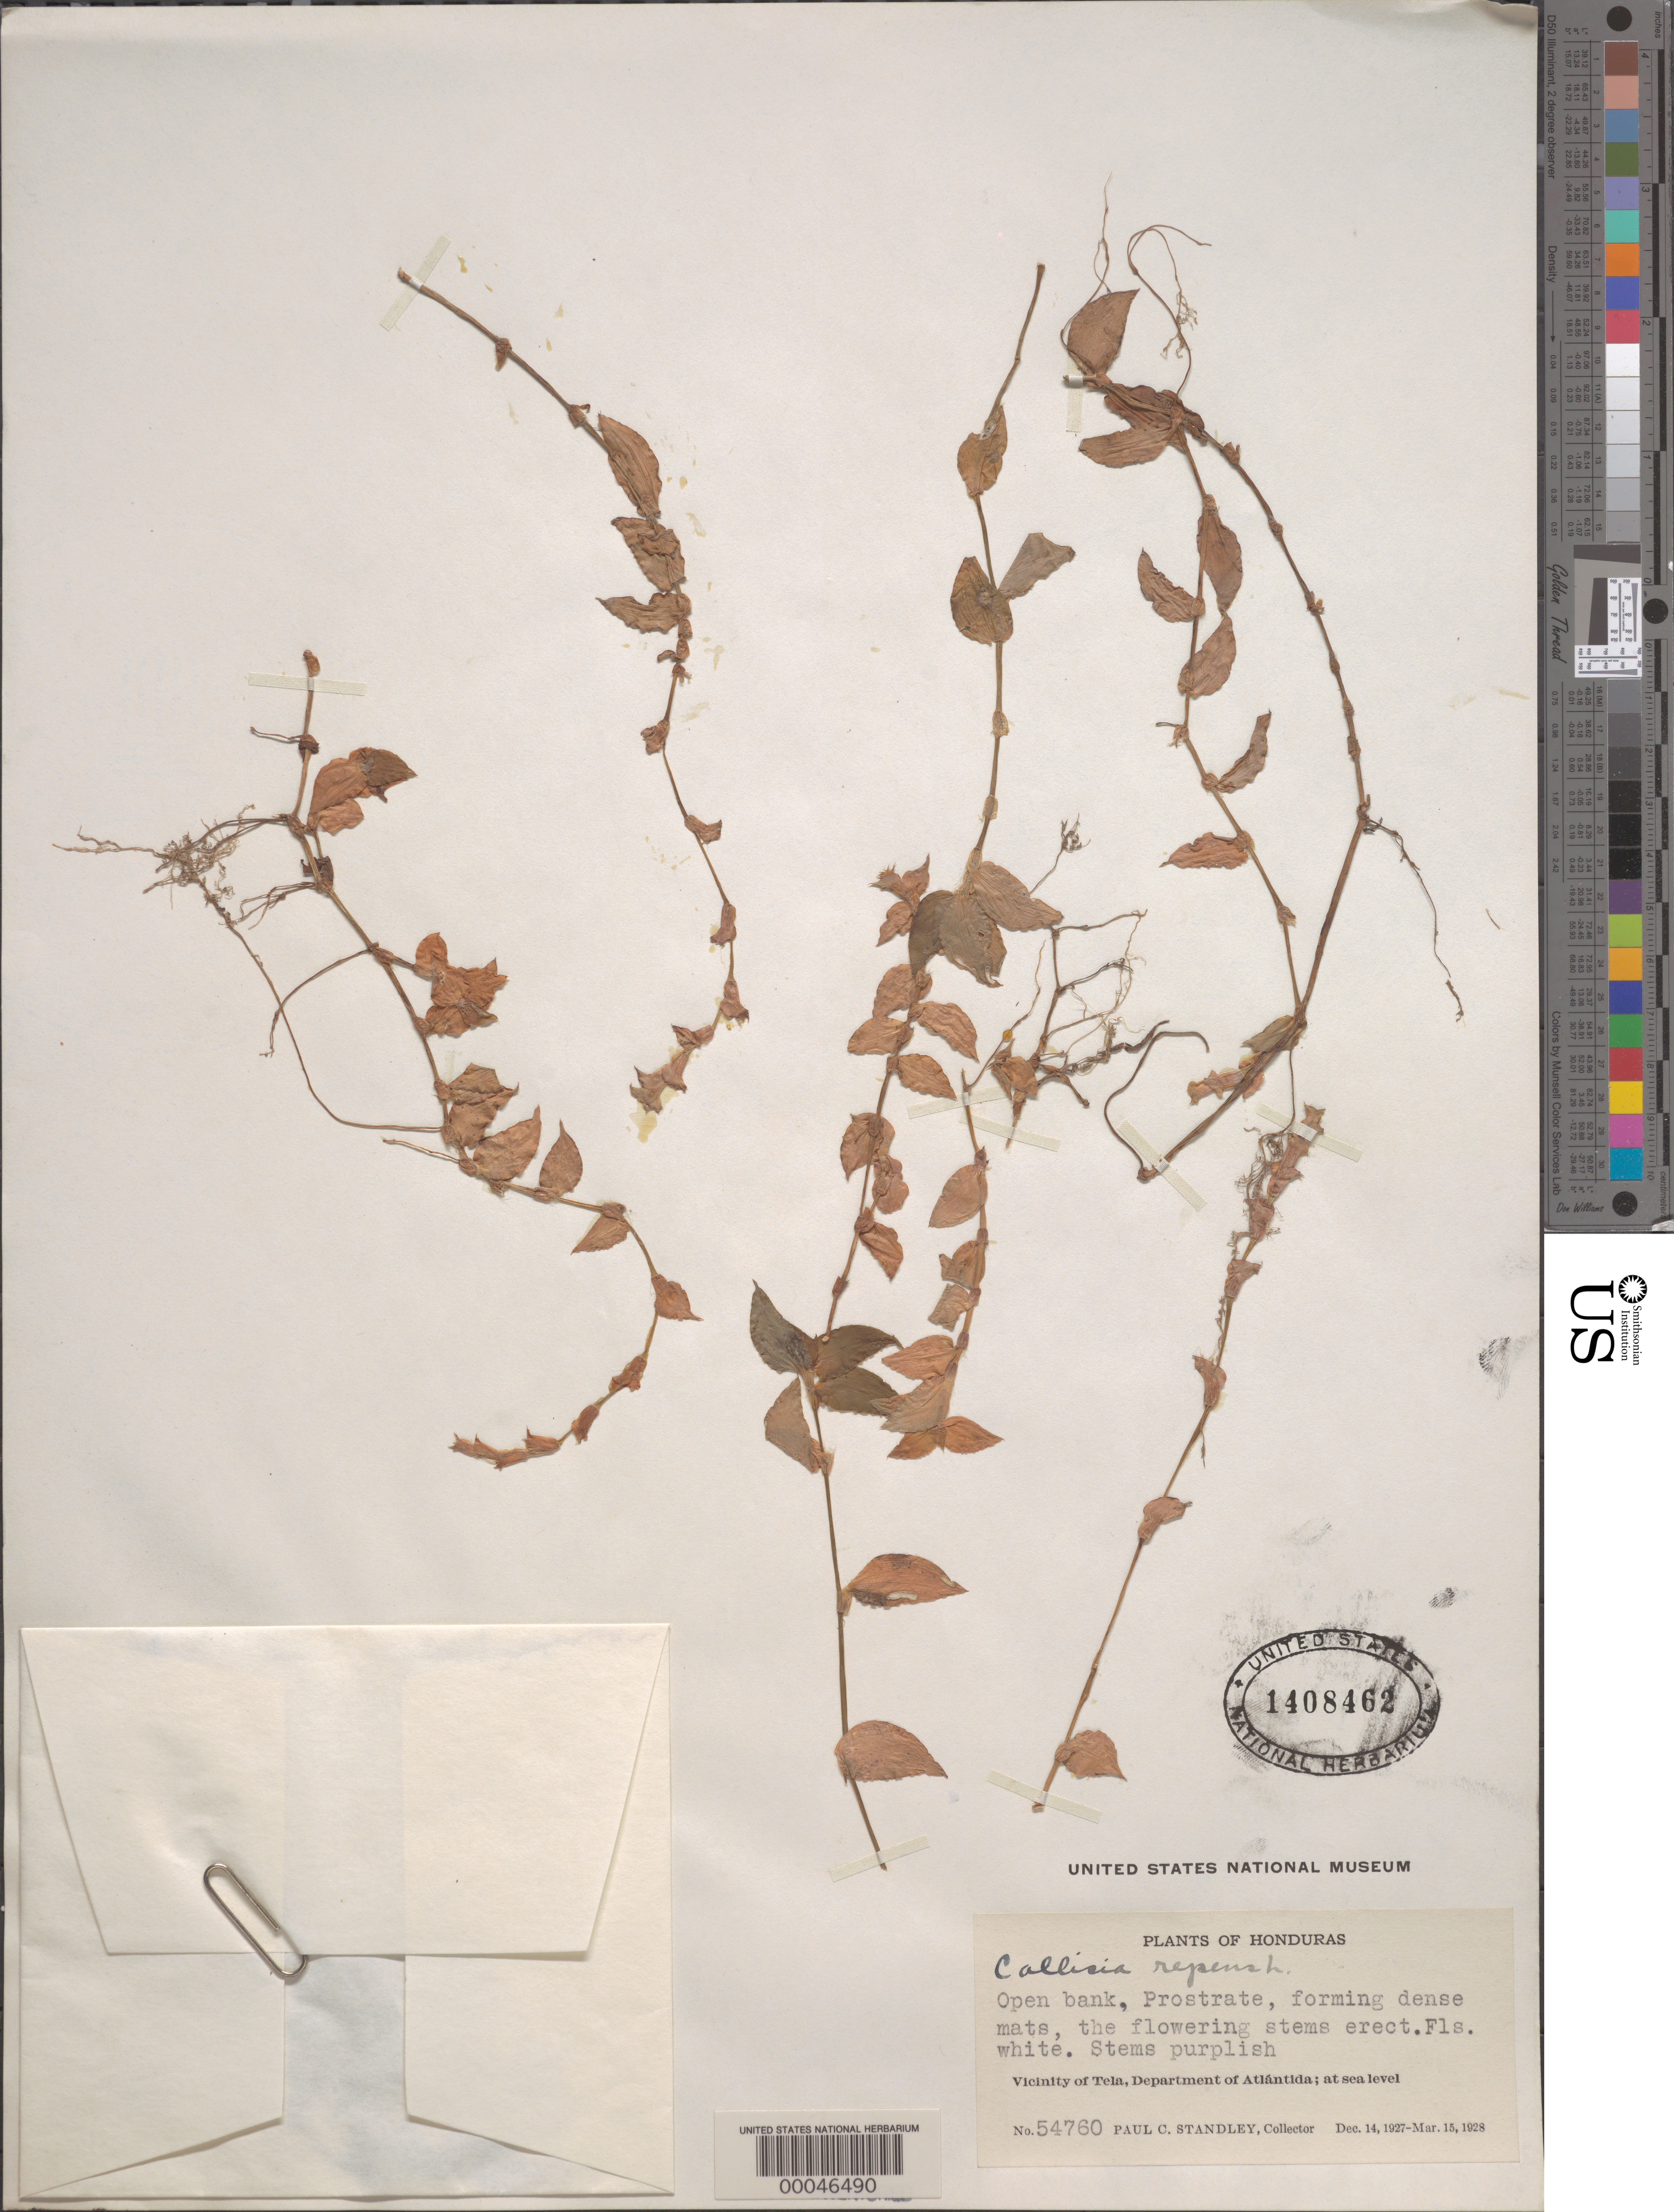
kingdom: Plantae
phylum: Tracheophyta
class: Liliopsida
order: Commelinales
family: Commelinaceae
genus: Callisia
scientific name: Callisia repens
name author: (Jacq.) L.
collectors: P. C. Standley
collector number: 54760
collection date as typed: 14 Dec 1927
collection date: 1927-12-14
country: Honduras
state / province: Atlántida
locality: Near Tela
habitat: Thicket, open bank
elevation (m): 1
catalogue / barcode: US 1408462